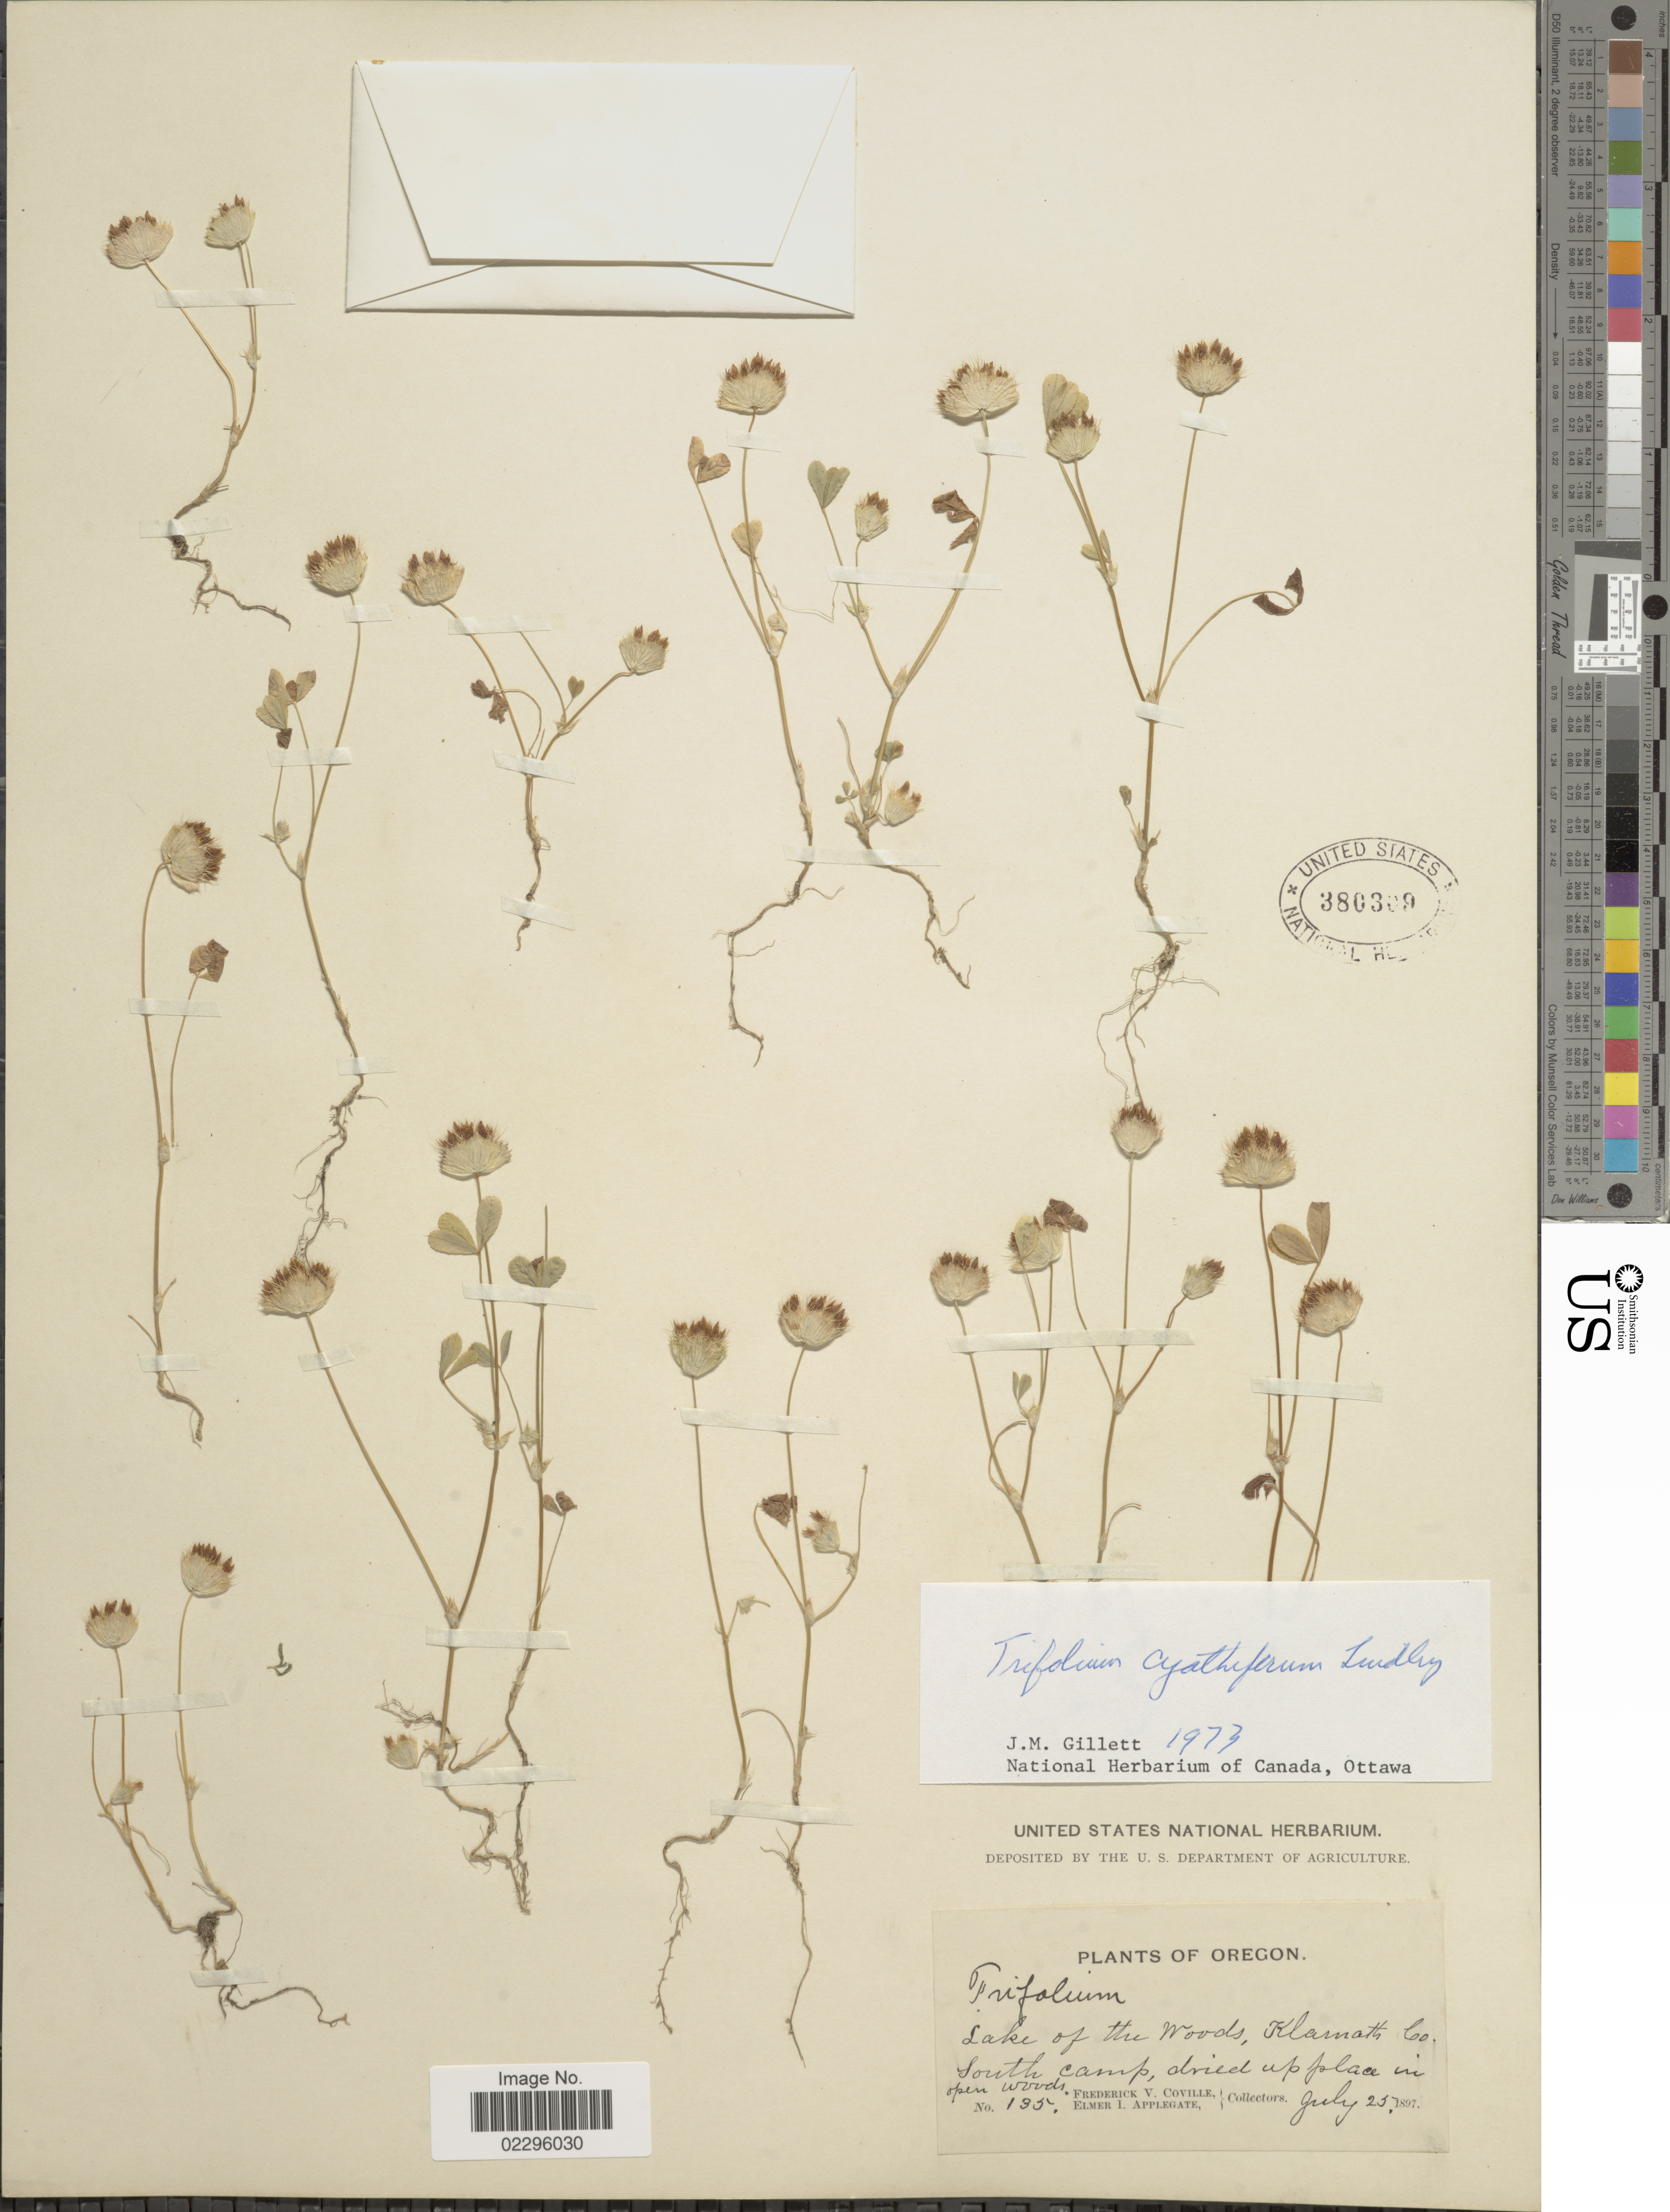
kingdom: Plantae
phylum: Tracheophyta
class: Magnoliopsida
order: Fabales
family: Fabaceae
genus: Trifolium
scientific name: Trifolium cyathiferum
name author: Lindl.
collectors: F. V. Coville & E. I. Applegate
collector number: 135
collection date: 1897-07-25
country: United States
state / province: Oregon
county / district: Klamath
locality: Lake of the woods, Klamath Co. South camp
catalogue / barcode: US 380309